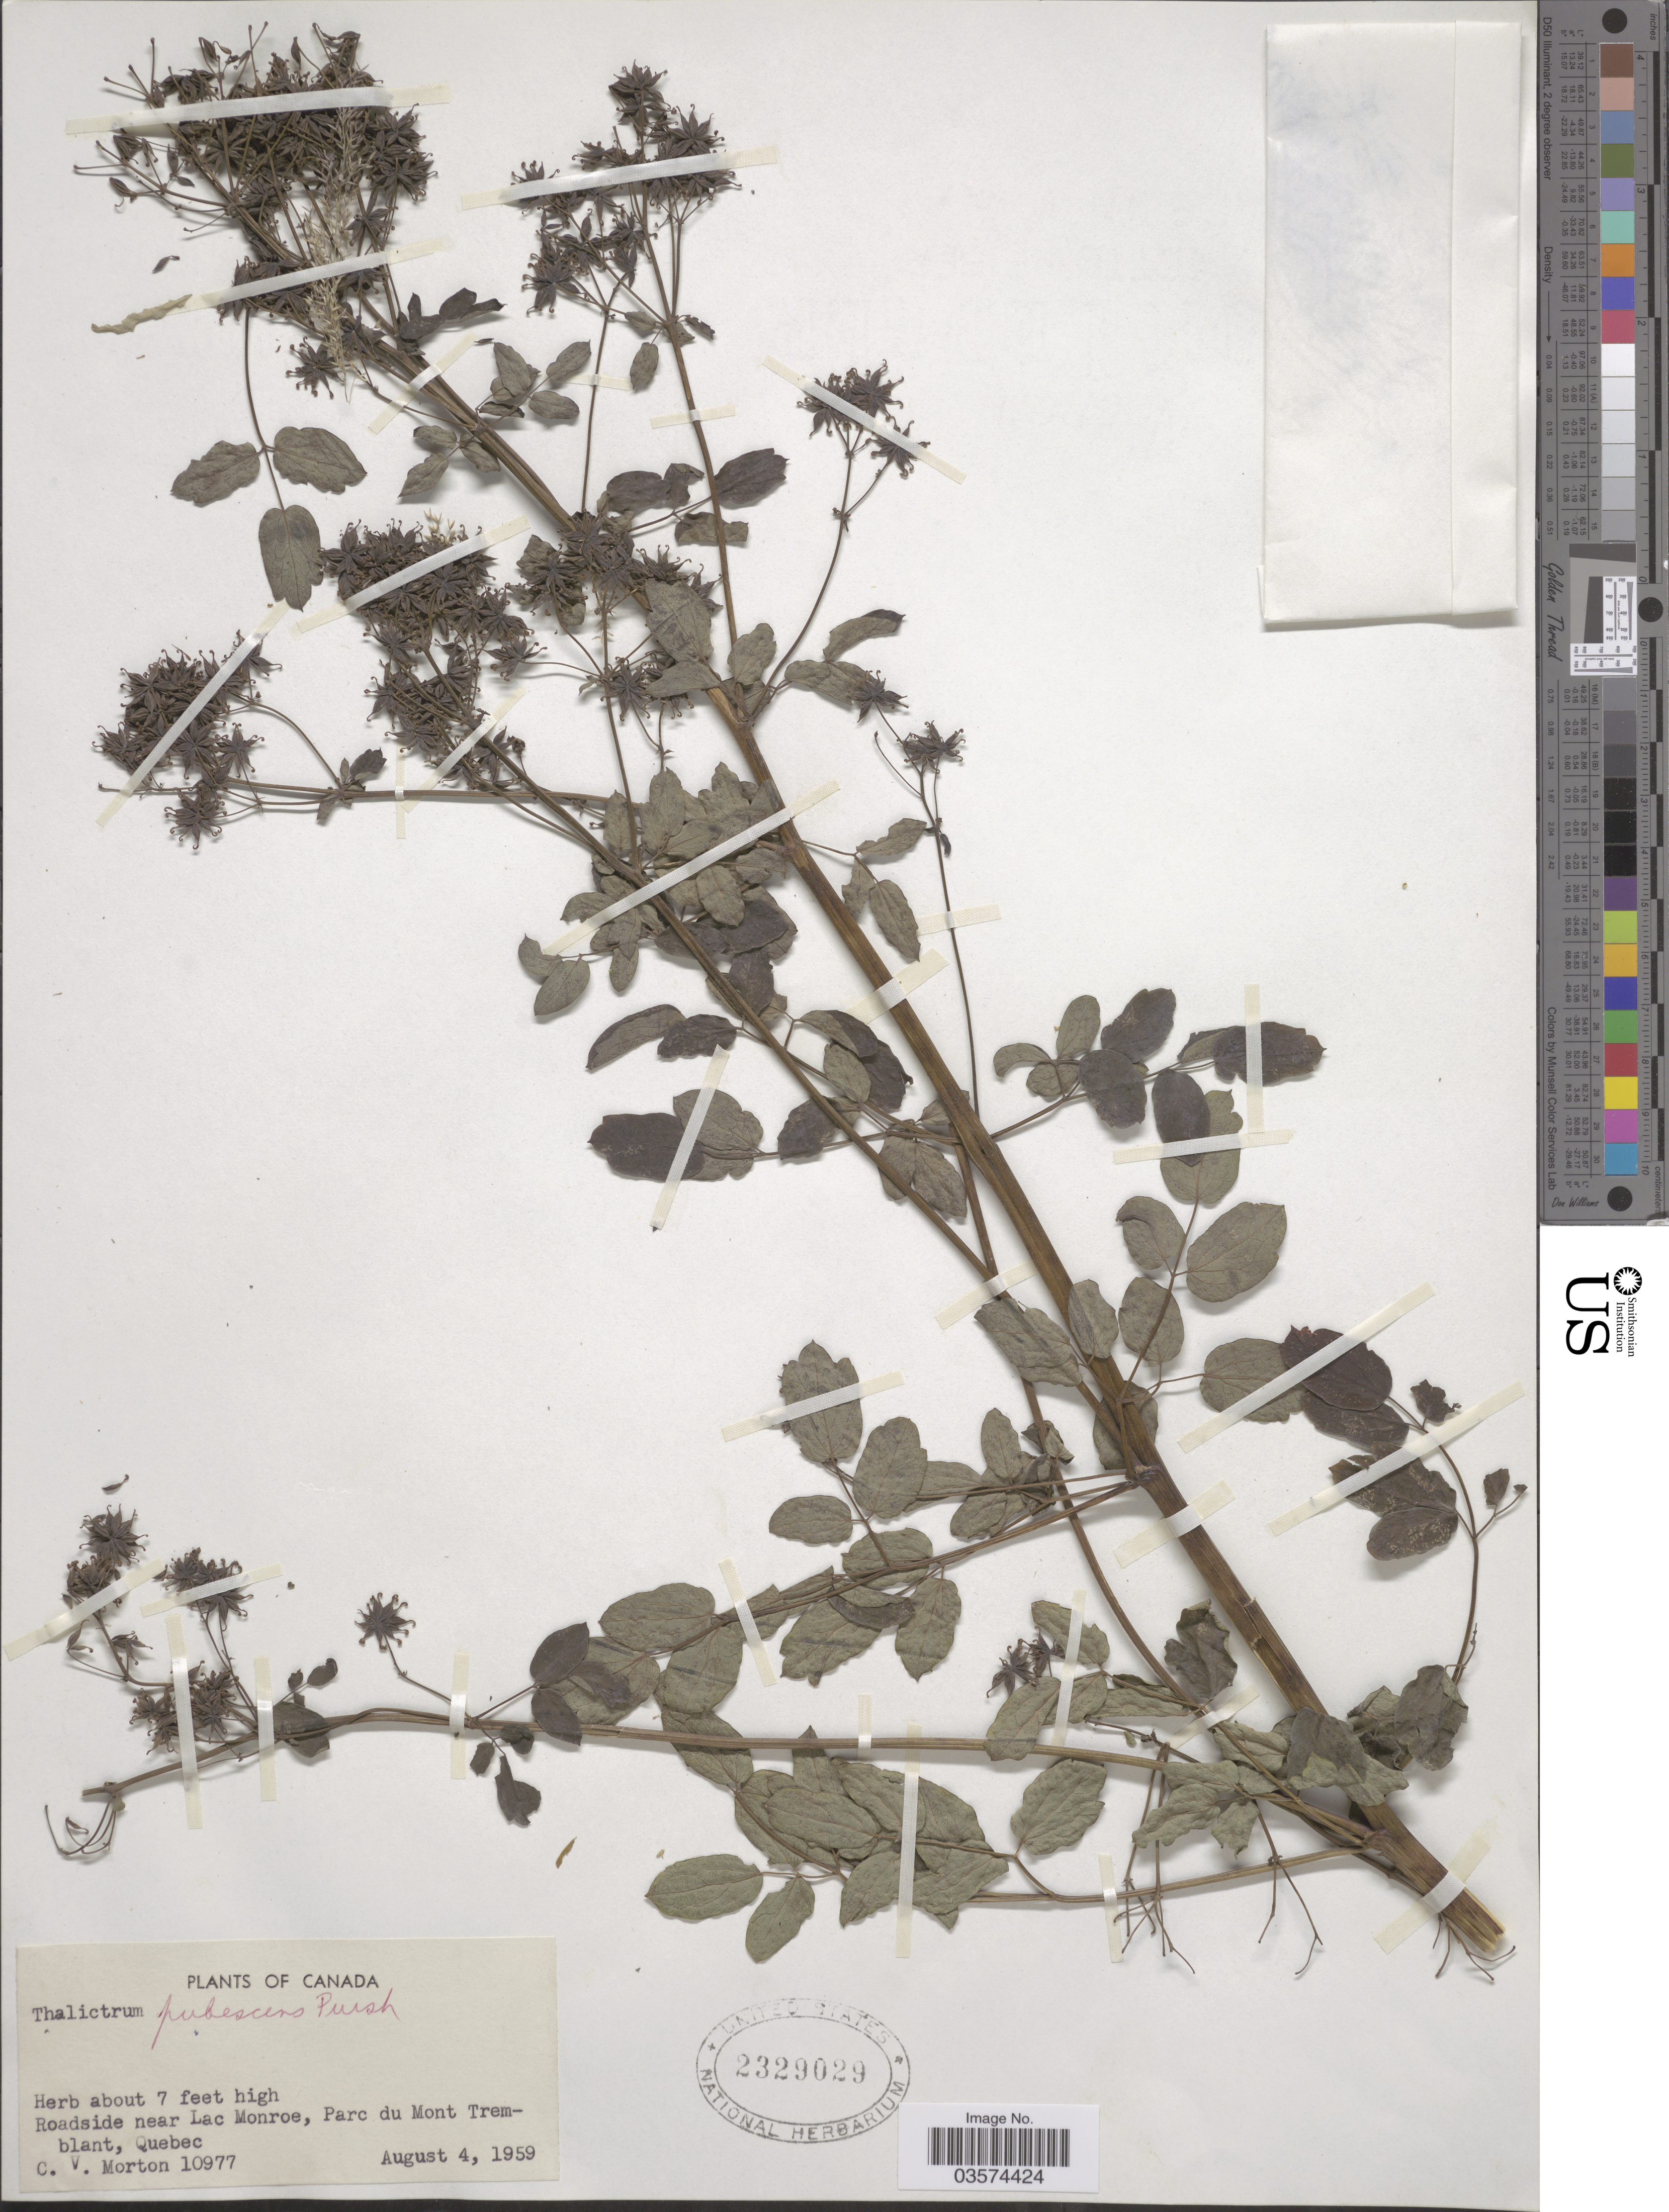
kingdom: Plantae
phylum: Tracheophyta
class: Magnoliopsida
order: Ranunculales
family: Ranunculaceae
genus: Thalictrum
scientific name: Thalictrum pubescens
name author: Pursh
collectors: C. V. Morton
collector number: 10977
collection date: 1959-08-04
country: Canada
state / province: Quebec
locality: Roadside near Lac Monroe, Parc du Mont Tremblant.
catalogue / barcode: US 2329029